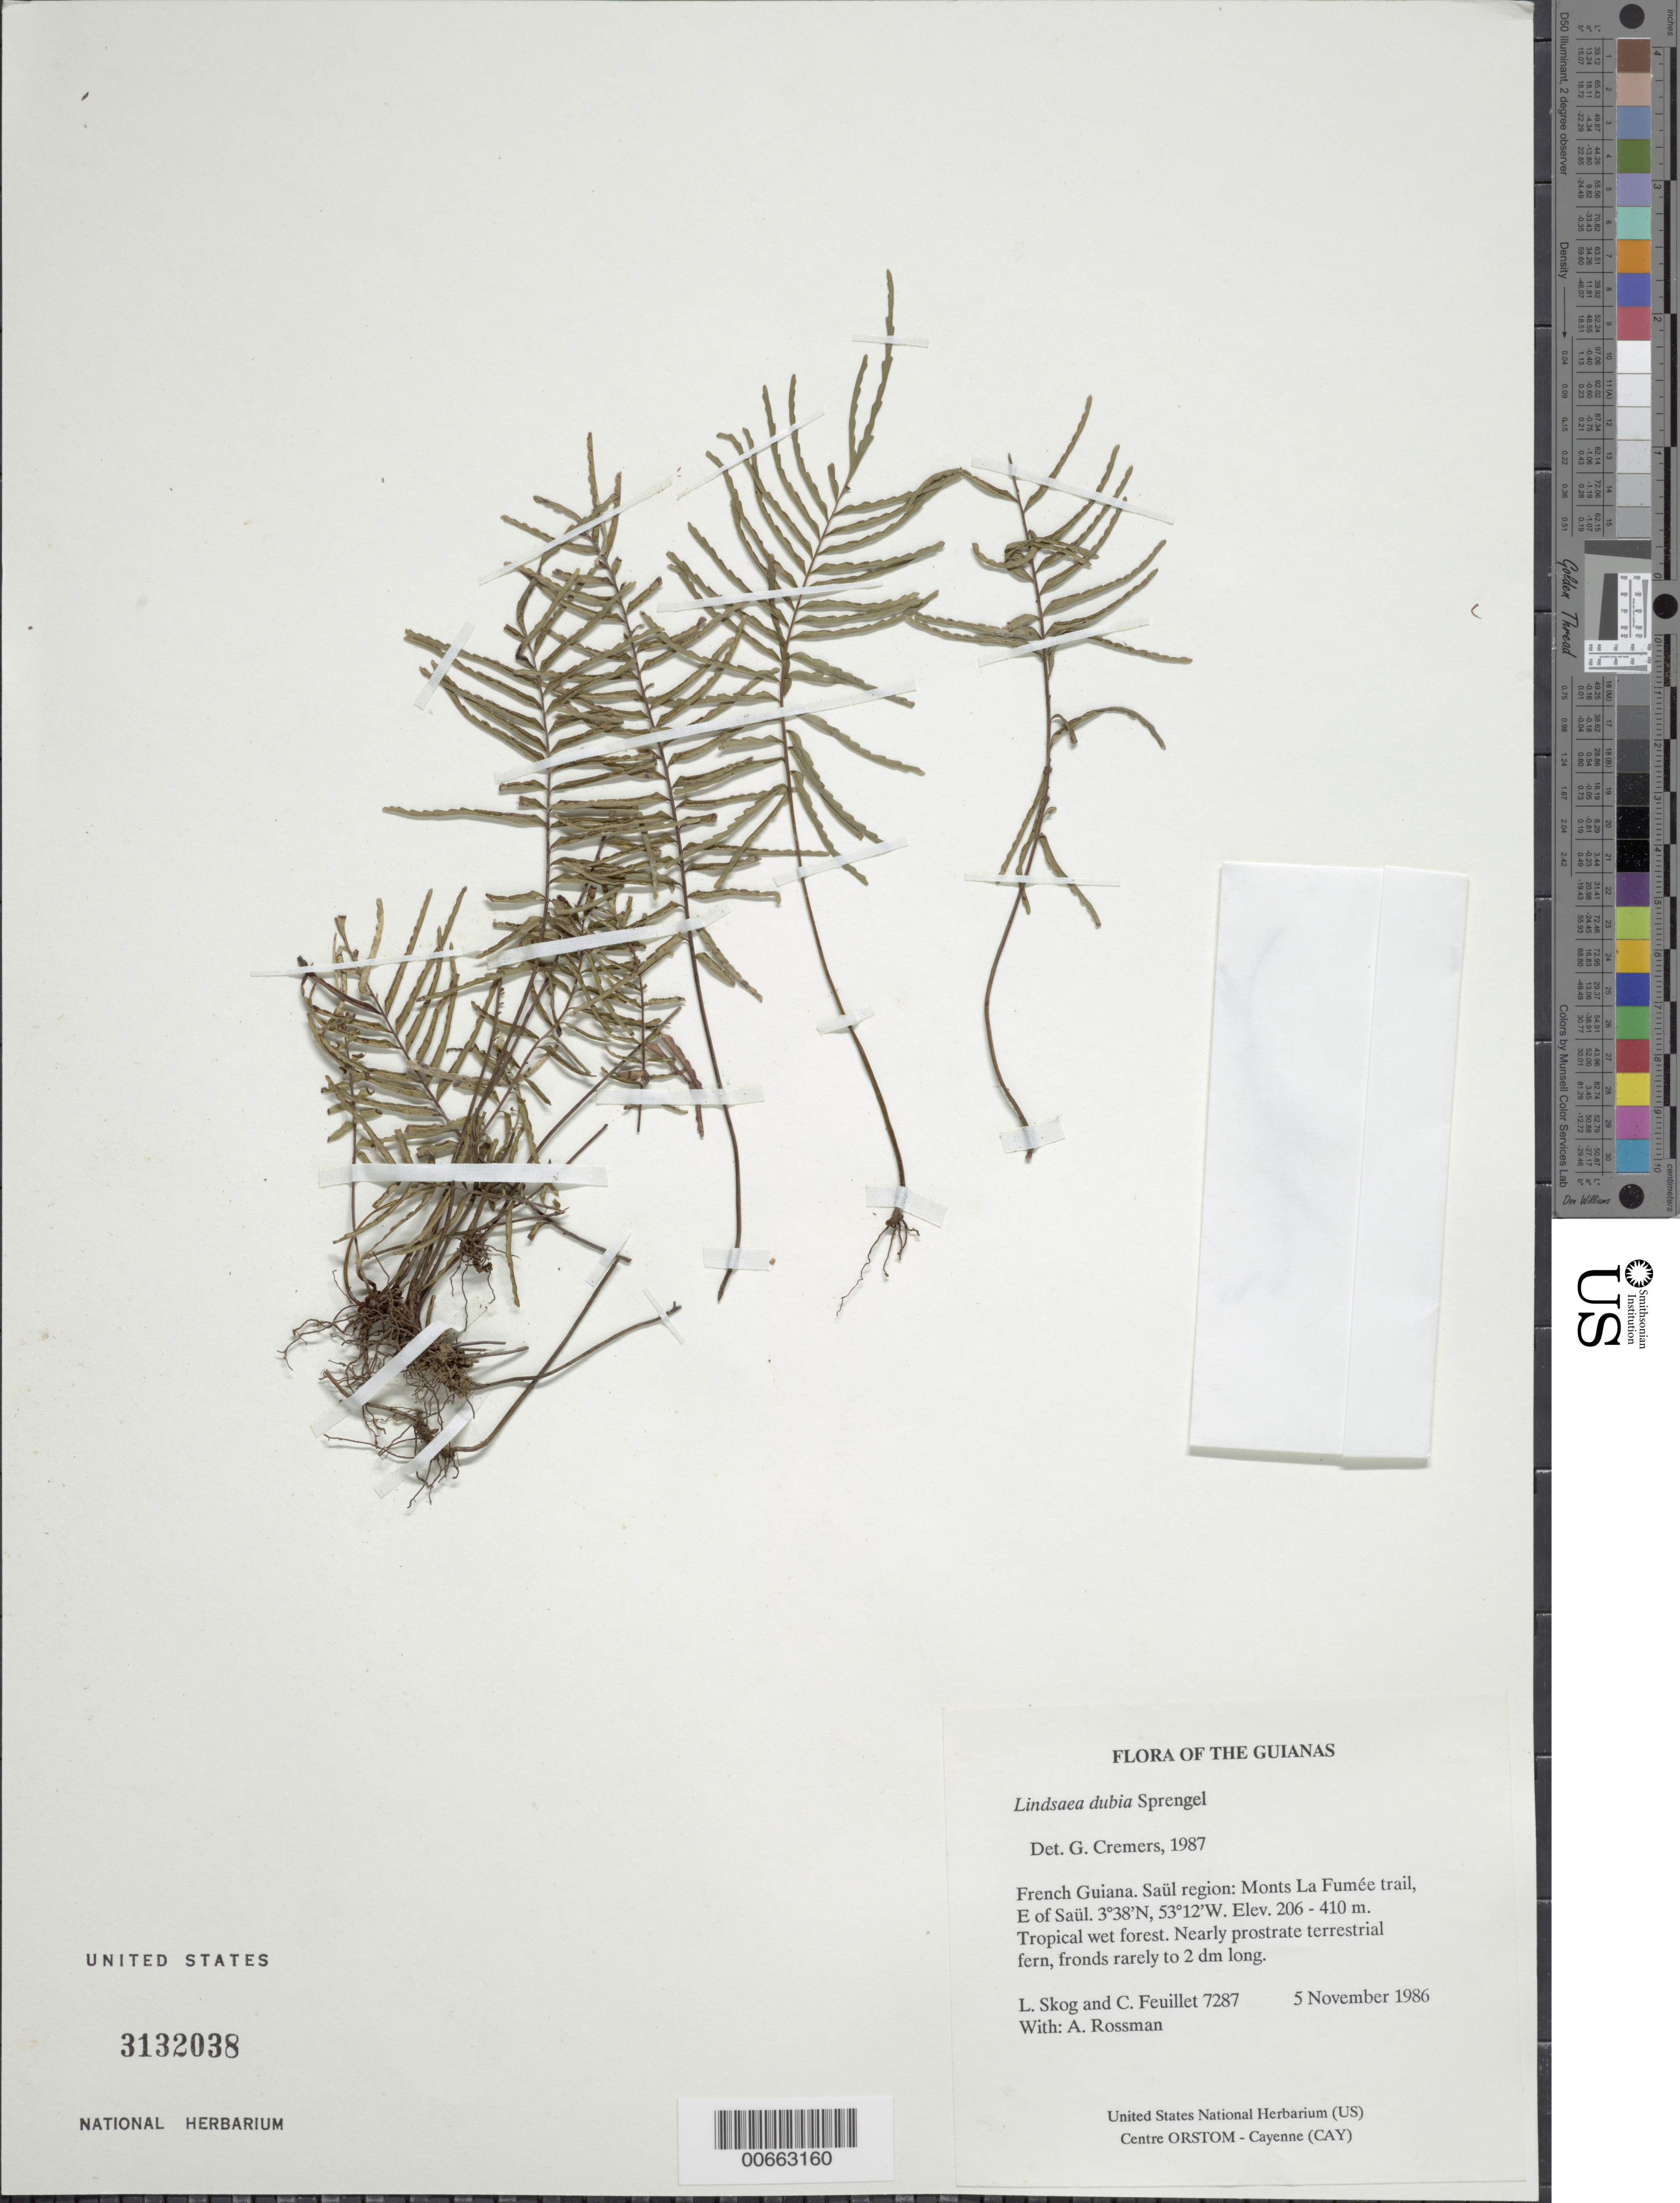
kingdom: Plantae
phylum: Tracheophyta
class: Polypodiopsida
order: Polypodiales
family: Lindsaeaceae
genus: Lindsaea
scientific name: Lindsaea dubia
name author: Spreng.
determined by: Cremers, Georges A.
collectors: L. E. Skog, C. Feuillet & A. Rossman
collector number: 7287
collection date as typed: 5 November 1986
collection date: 1986-11-05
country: French Guiana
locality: Monts La Fumée trail, E of Saül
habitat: Tropical wet forest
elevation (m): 206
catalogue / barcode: US 3132038